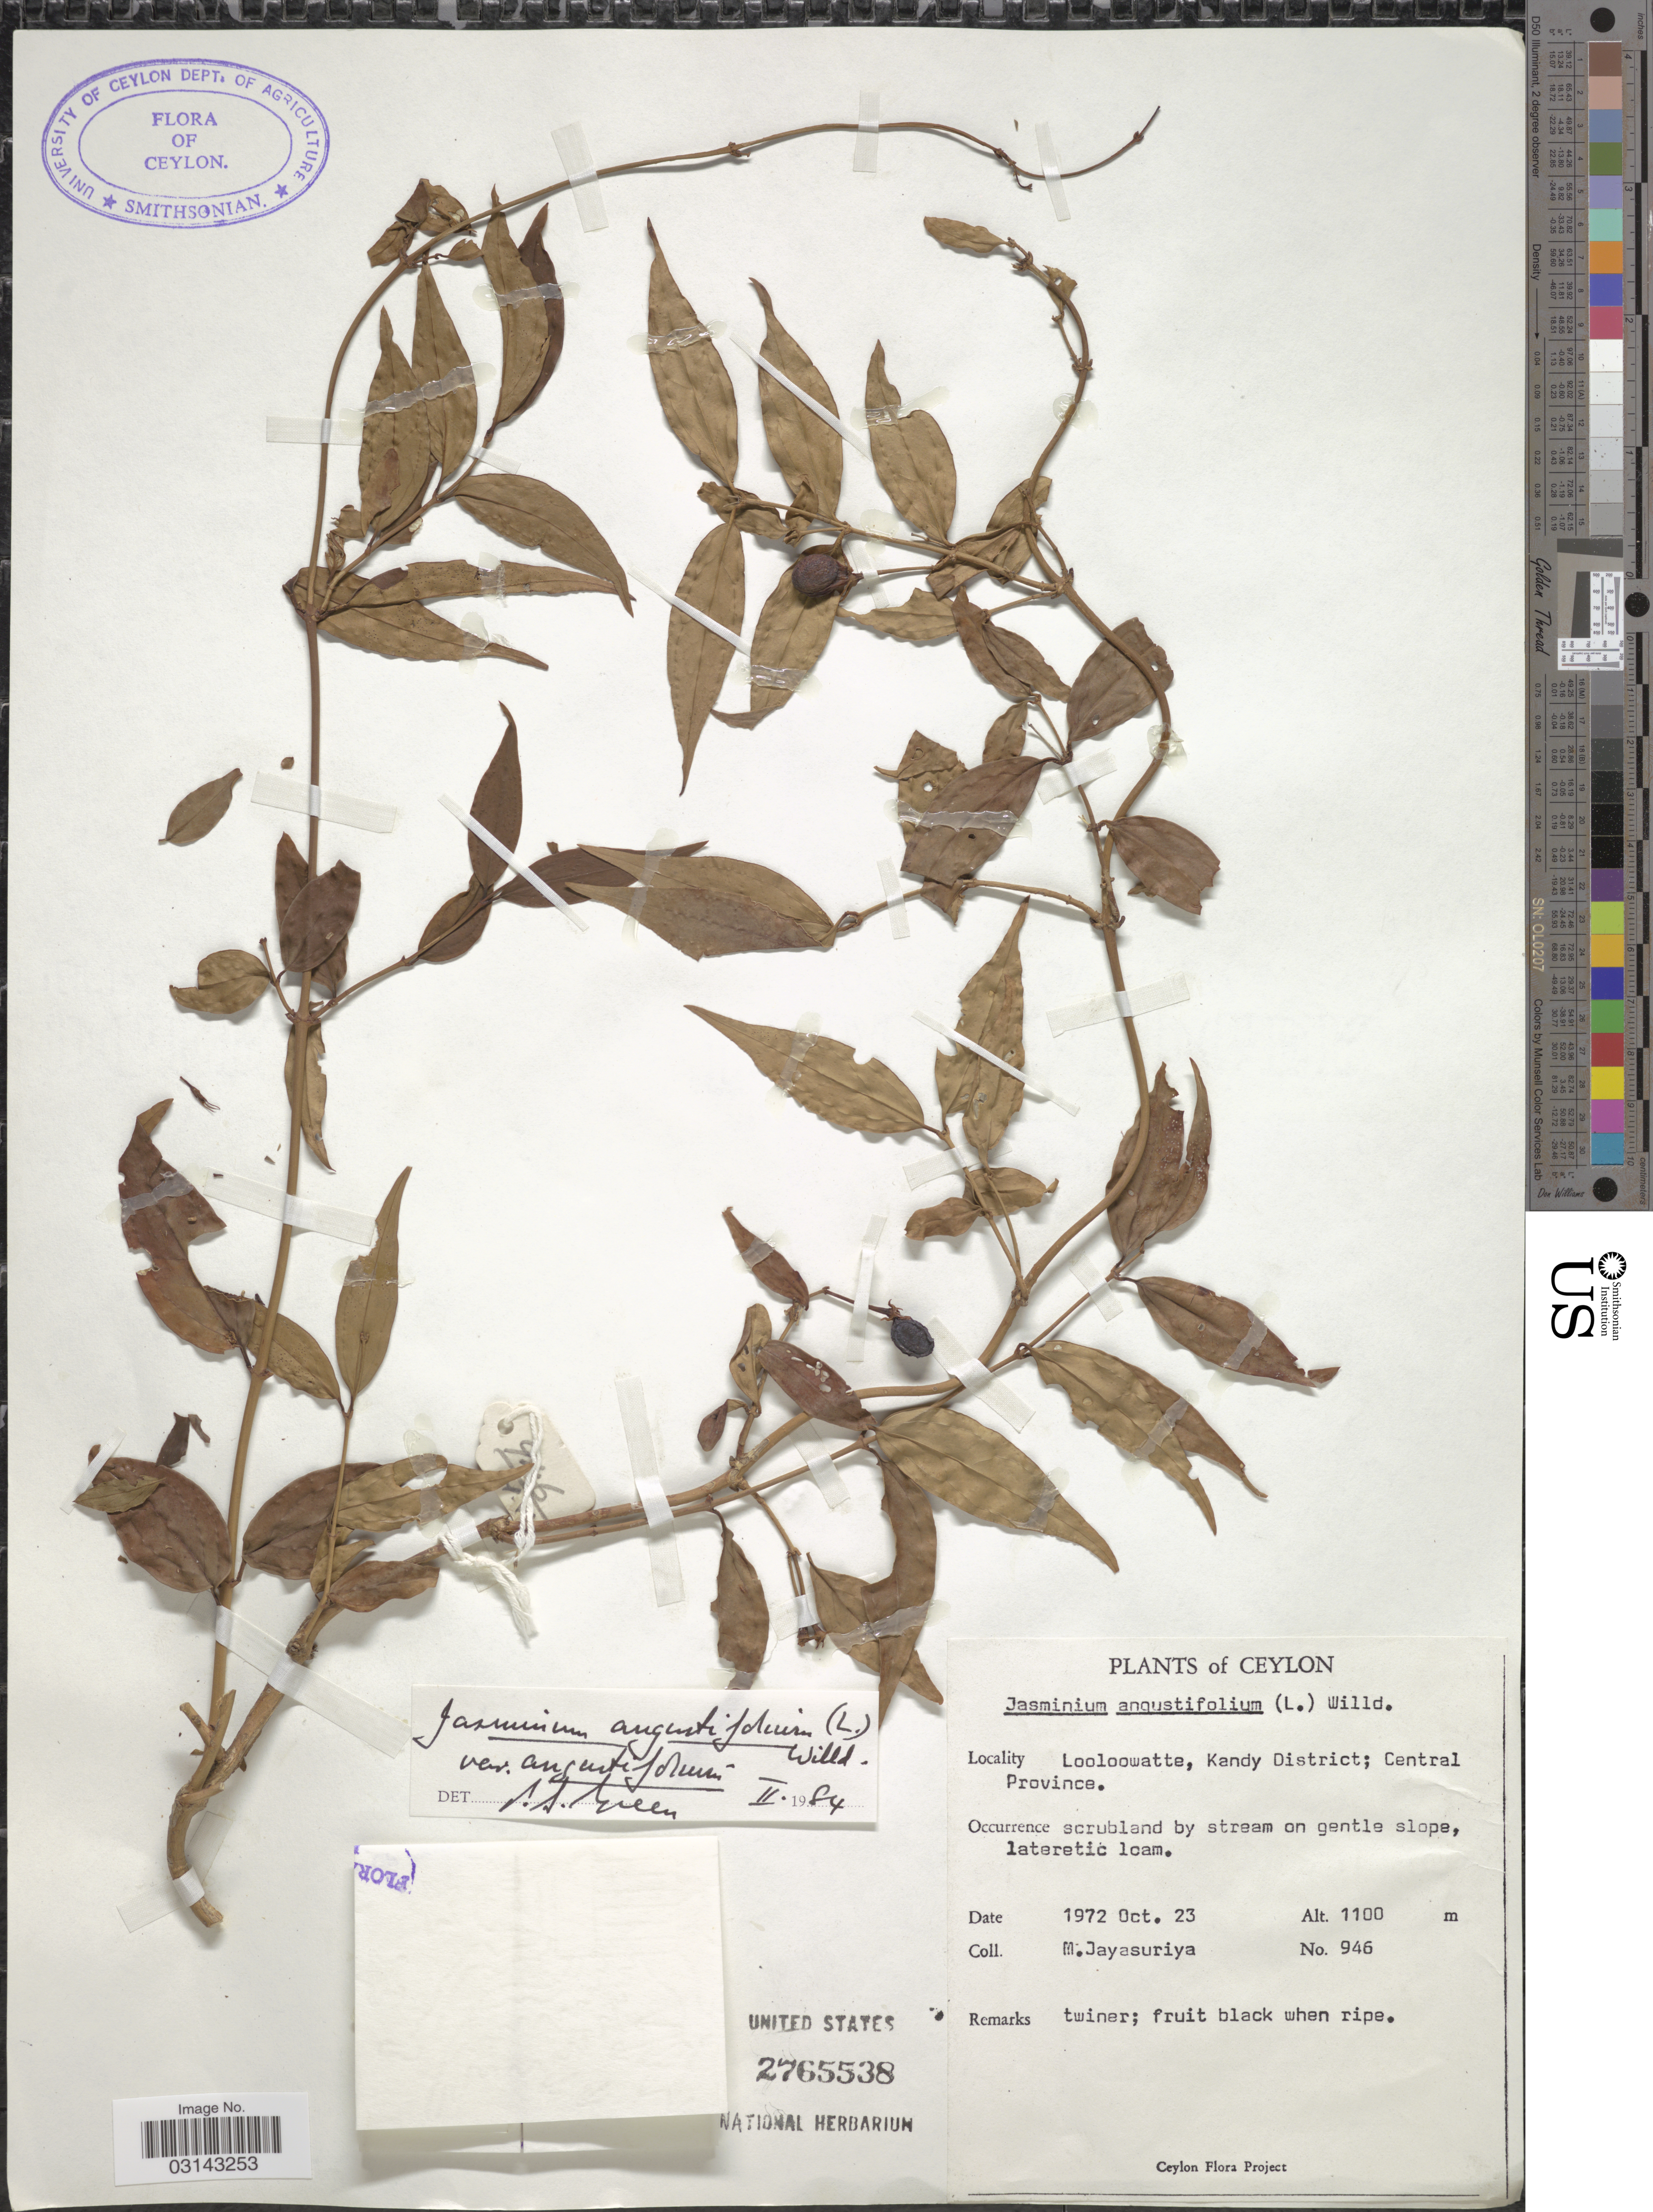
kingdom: Plantae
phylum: Tracheophyta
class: Magnoliopsida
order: Lamiales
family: Oleaceae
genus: Jasminum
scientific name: Jasminum angustifolium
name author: (L.) Willd.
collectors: M. Jayasuriya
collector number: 946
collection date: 1972-05-23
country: Sri Lanka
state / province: Central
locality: Ceylon. Looloowatte, Kandy District.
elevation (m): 1100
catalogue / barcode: US 2765538